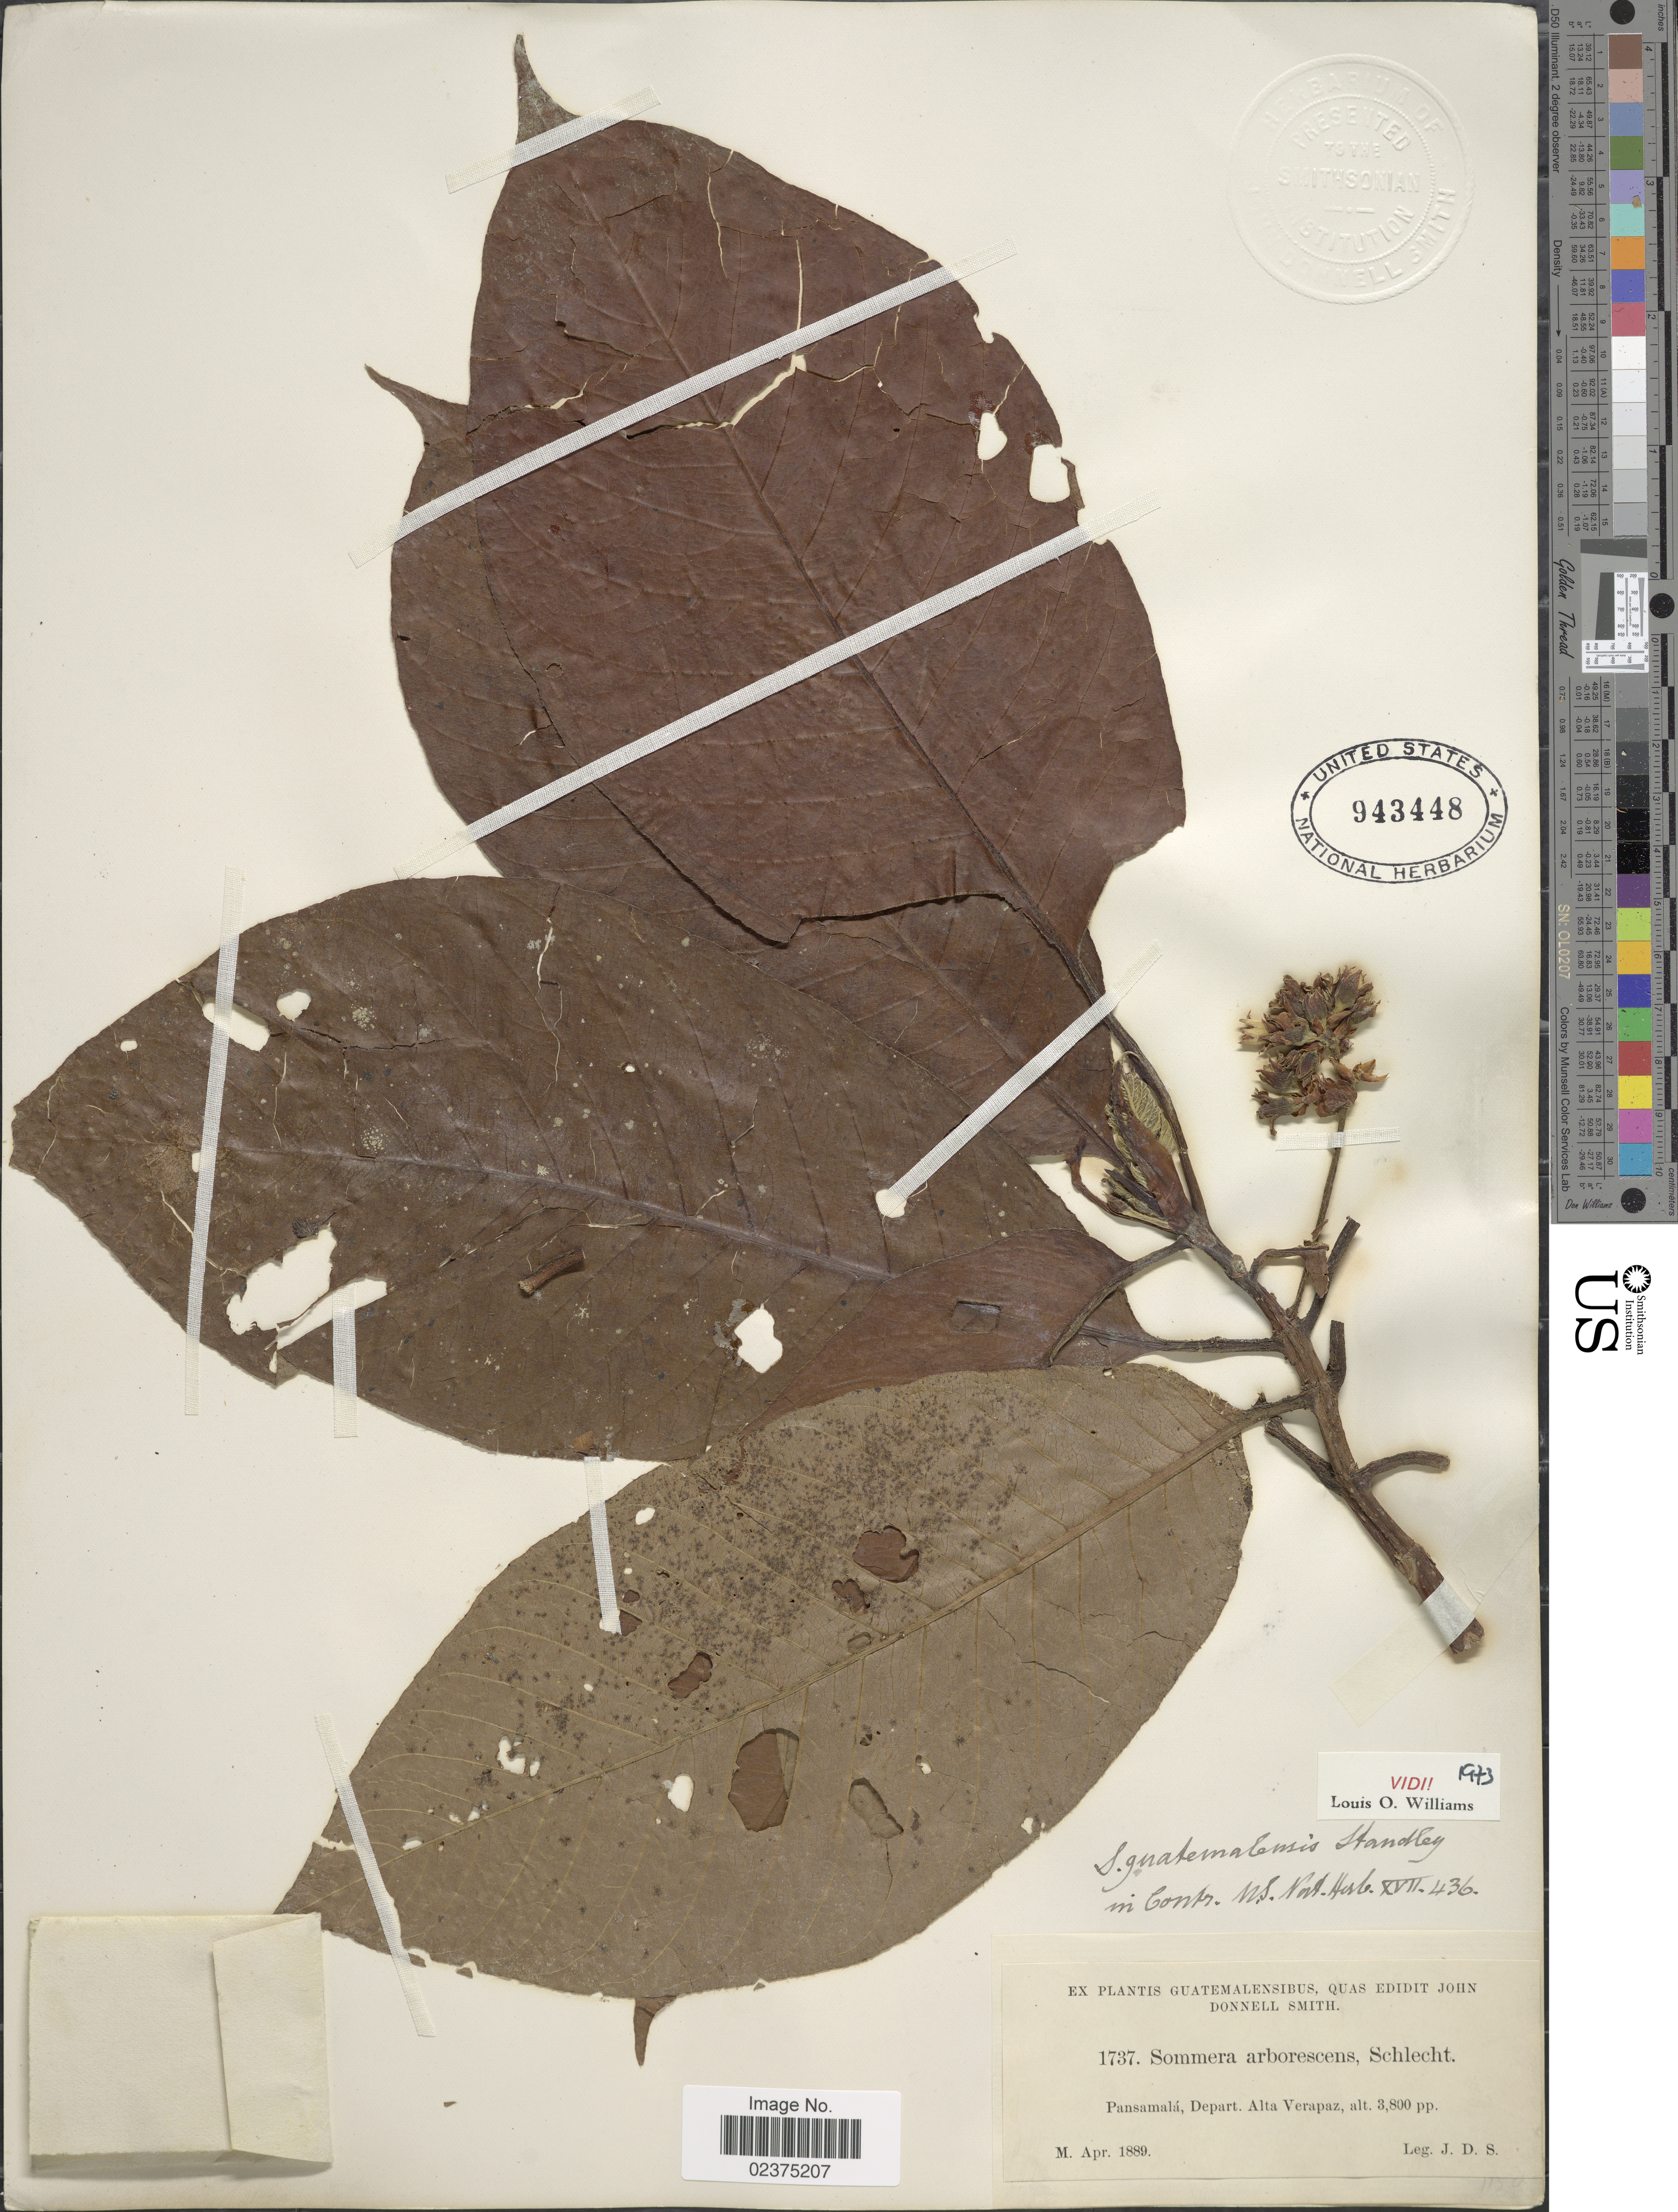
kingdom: Plantae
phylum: Tracheophyta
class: Magnoliopsida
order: Gentianales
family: Rubiaceae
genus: Sommera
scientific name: Sommera guatemalensis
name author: Standl.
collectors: J. Donnell Smith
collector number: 1737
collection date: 1889-04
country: Guatemala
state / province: Alta Verapaz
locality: Pansamalá, Depart. Alta Verapaz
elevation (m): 1158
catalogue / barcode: US 943448